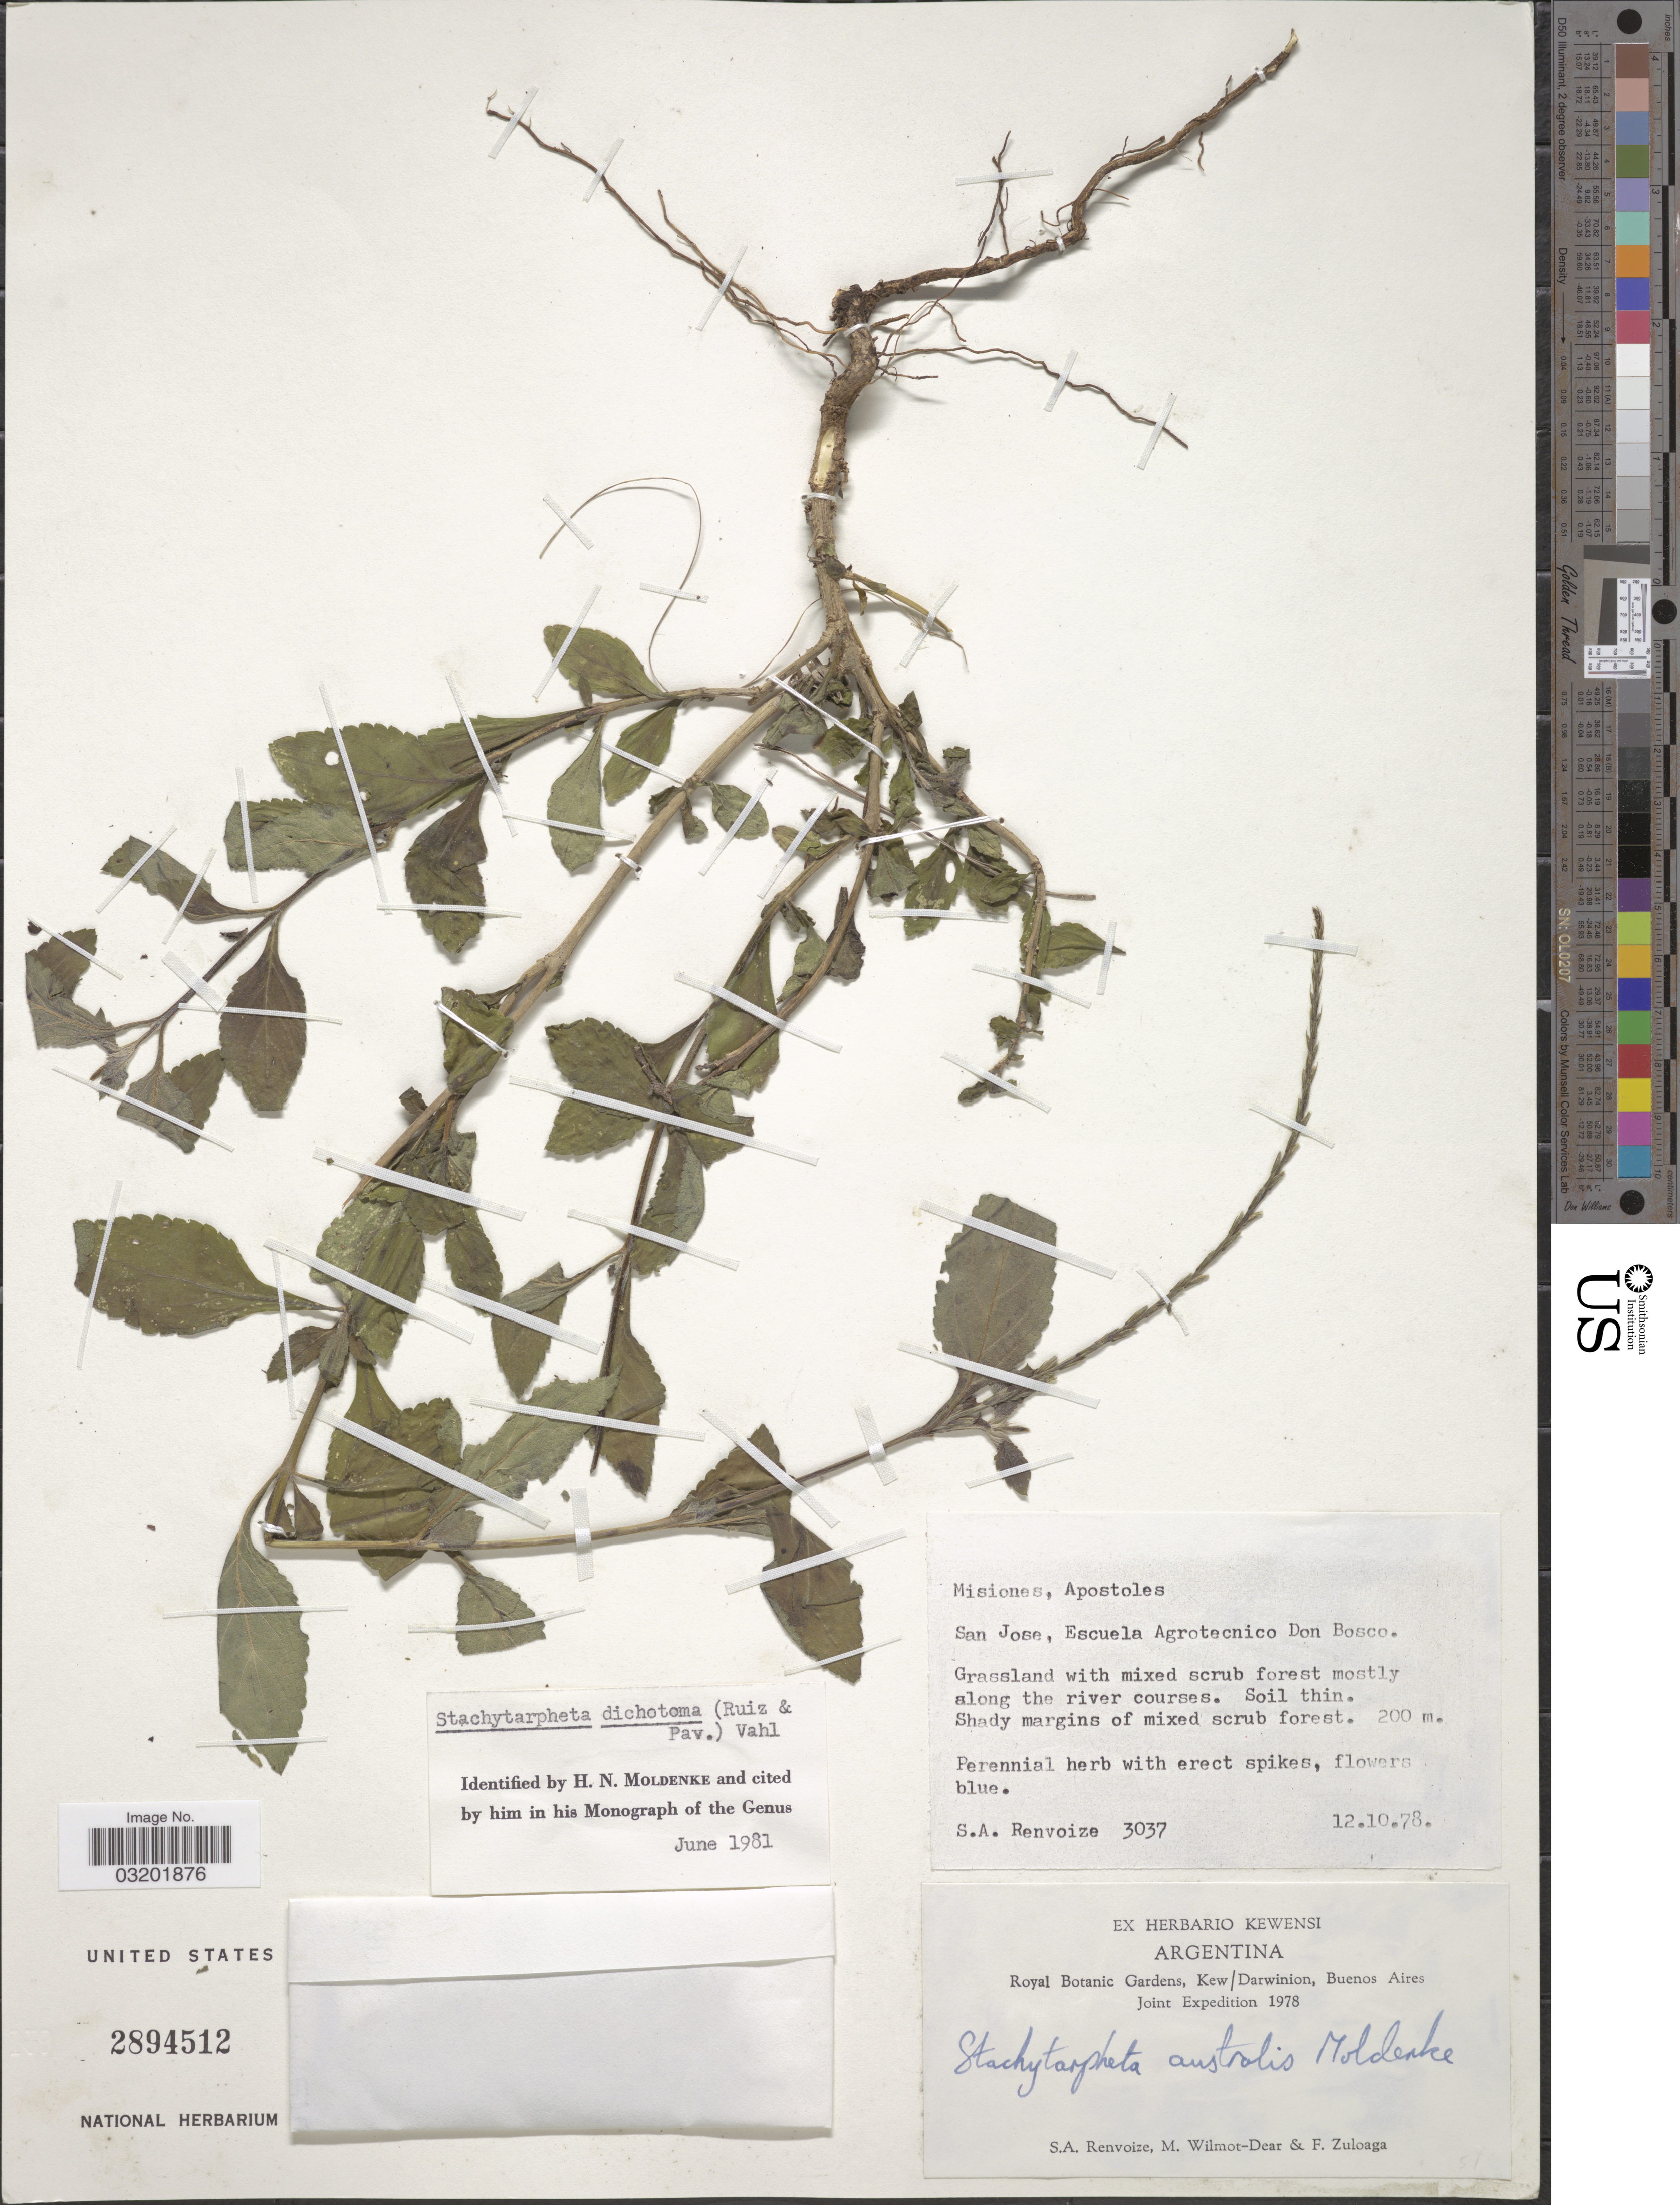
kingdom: Plantae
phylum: Tracheophyta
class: Magnoliopsida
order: Lamiales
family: Verbenaceae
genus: Stachytarpheta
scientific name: Stachytarpheta dichotoma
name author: (Ruiz & Pav.) Vahl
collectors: S. A. Renvoize, M. Wilmot-Dear & F. Zuloaga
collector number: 3037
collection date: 1978-10-12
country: Argentina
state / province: Misiones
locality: Apostoles. San Jose, Escuela Agrotecnico Don Bosco.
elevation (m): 200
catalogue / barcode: US 2894512